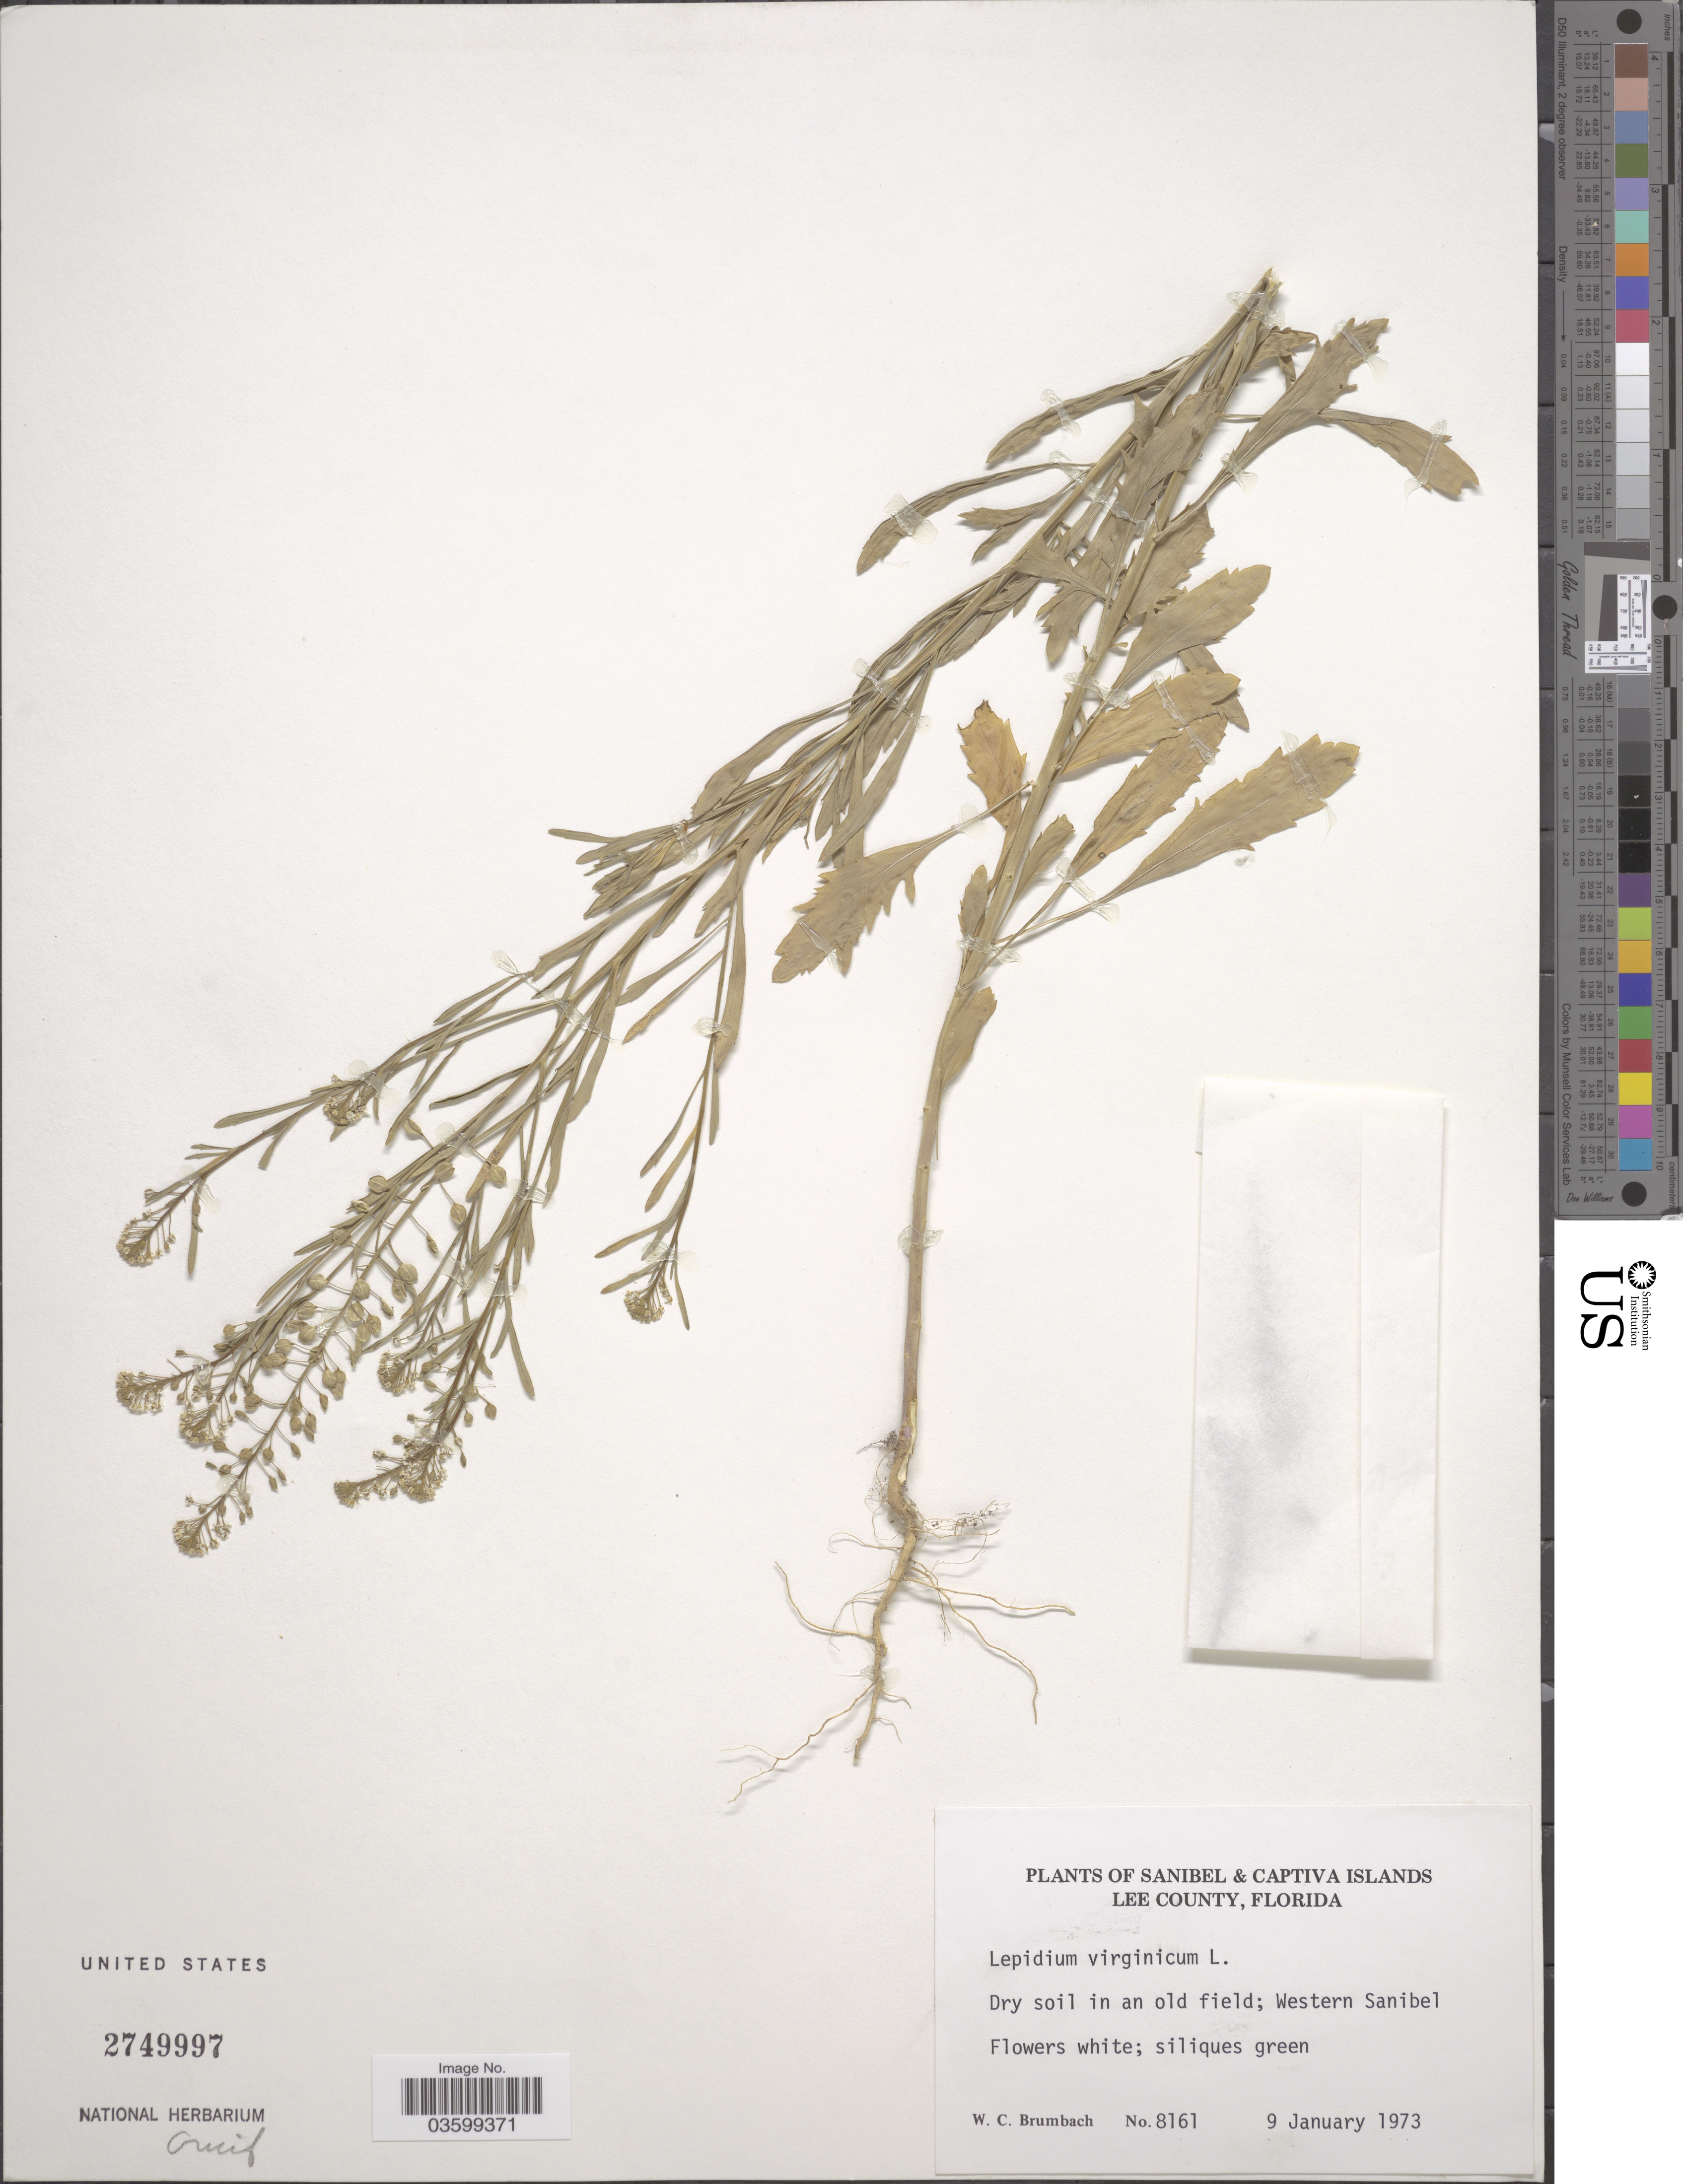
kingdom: Plantae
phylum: Tracheophyta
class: Magnoliopsida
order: Brassicales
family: Brassicaceae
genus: Lepidium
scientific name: Lepidium virginicum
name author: L.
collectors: W. C. Brumbach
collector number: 8161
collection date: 1973-01-09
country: United States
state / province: Florida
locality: Lee County. Western Sanibel.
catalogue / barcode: US 2749997